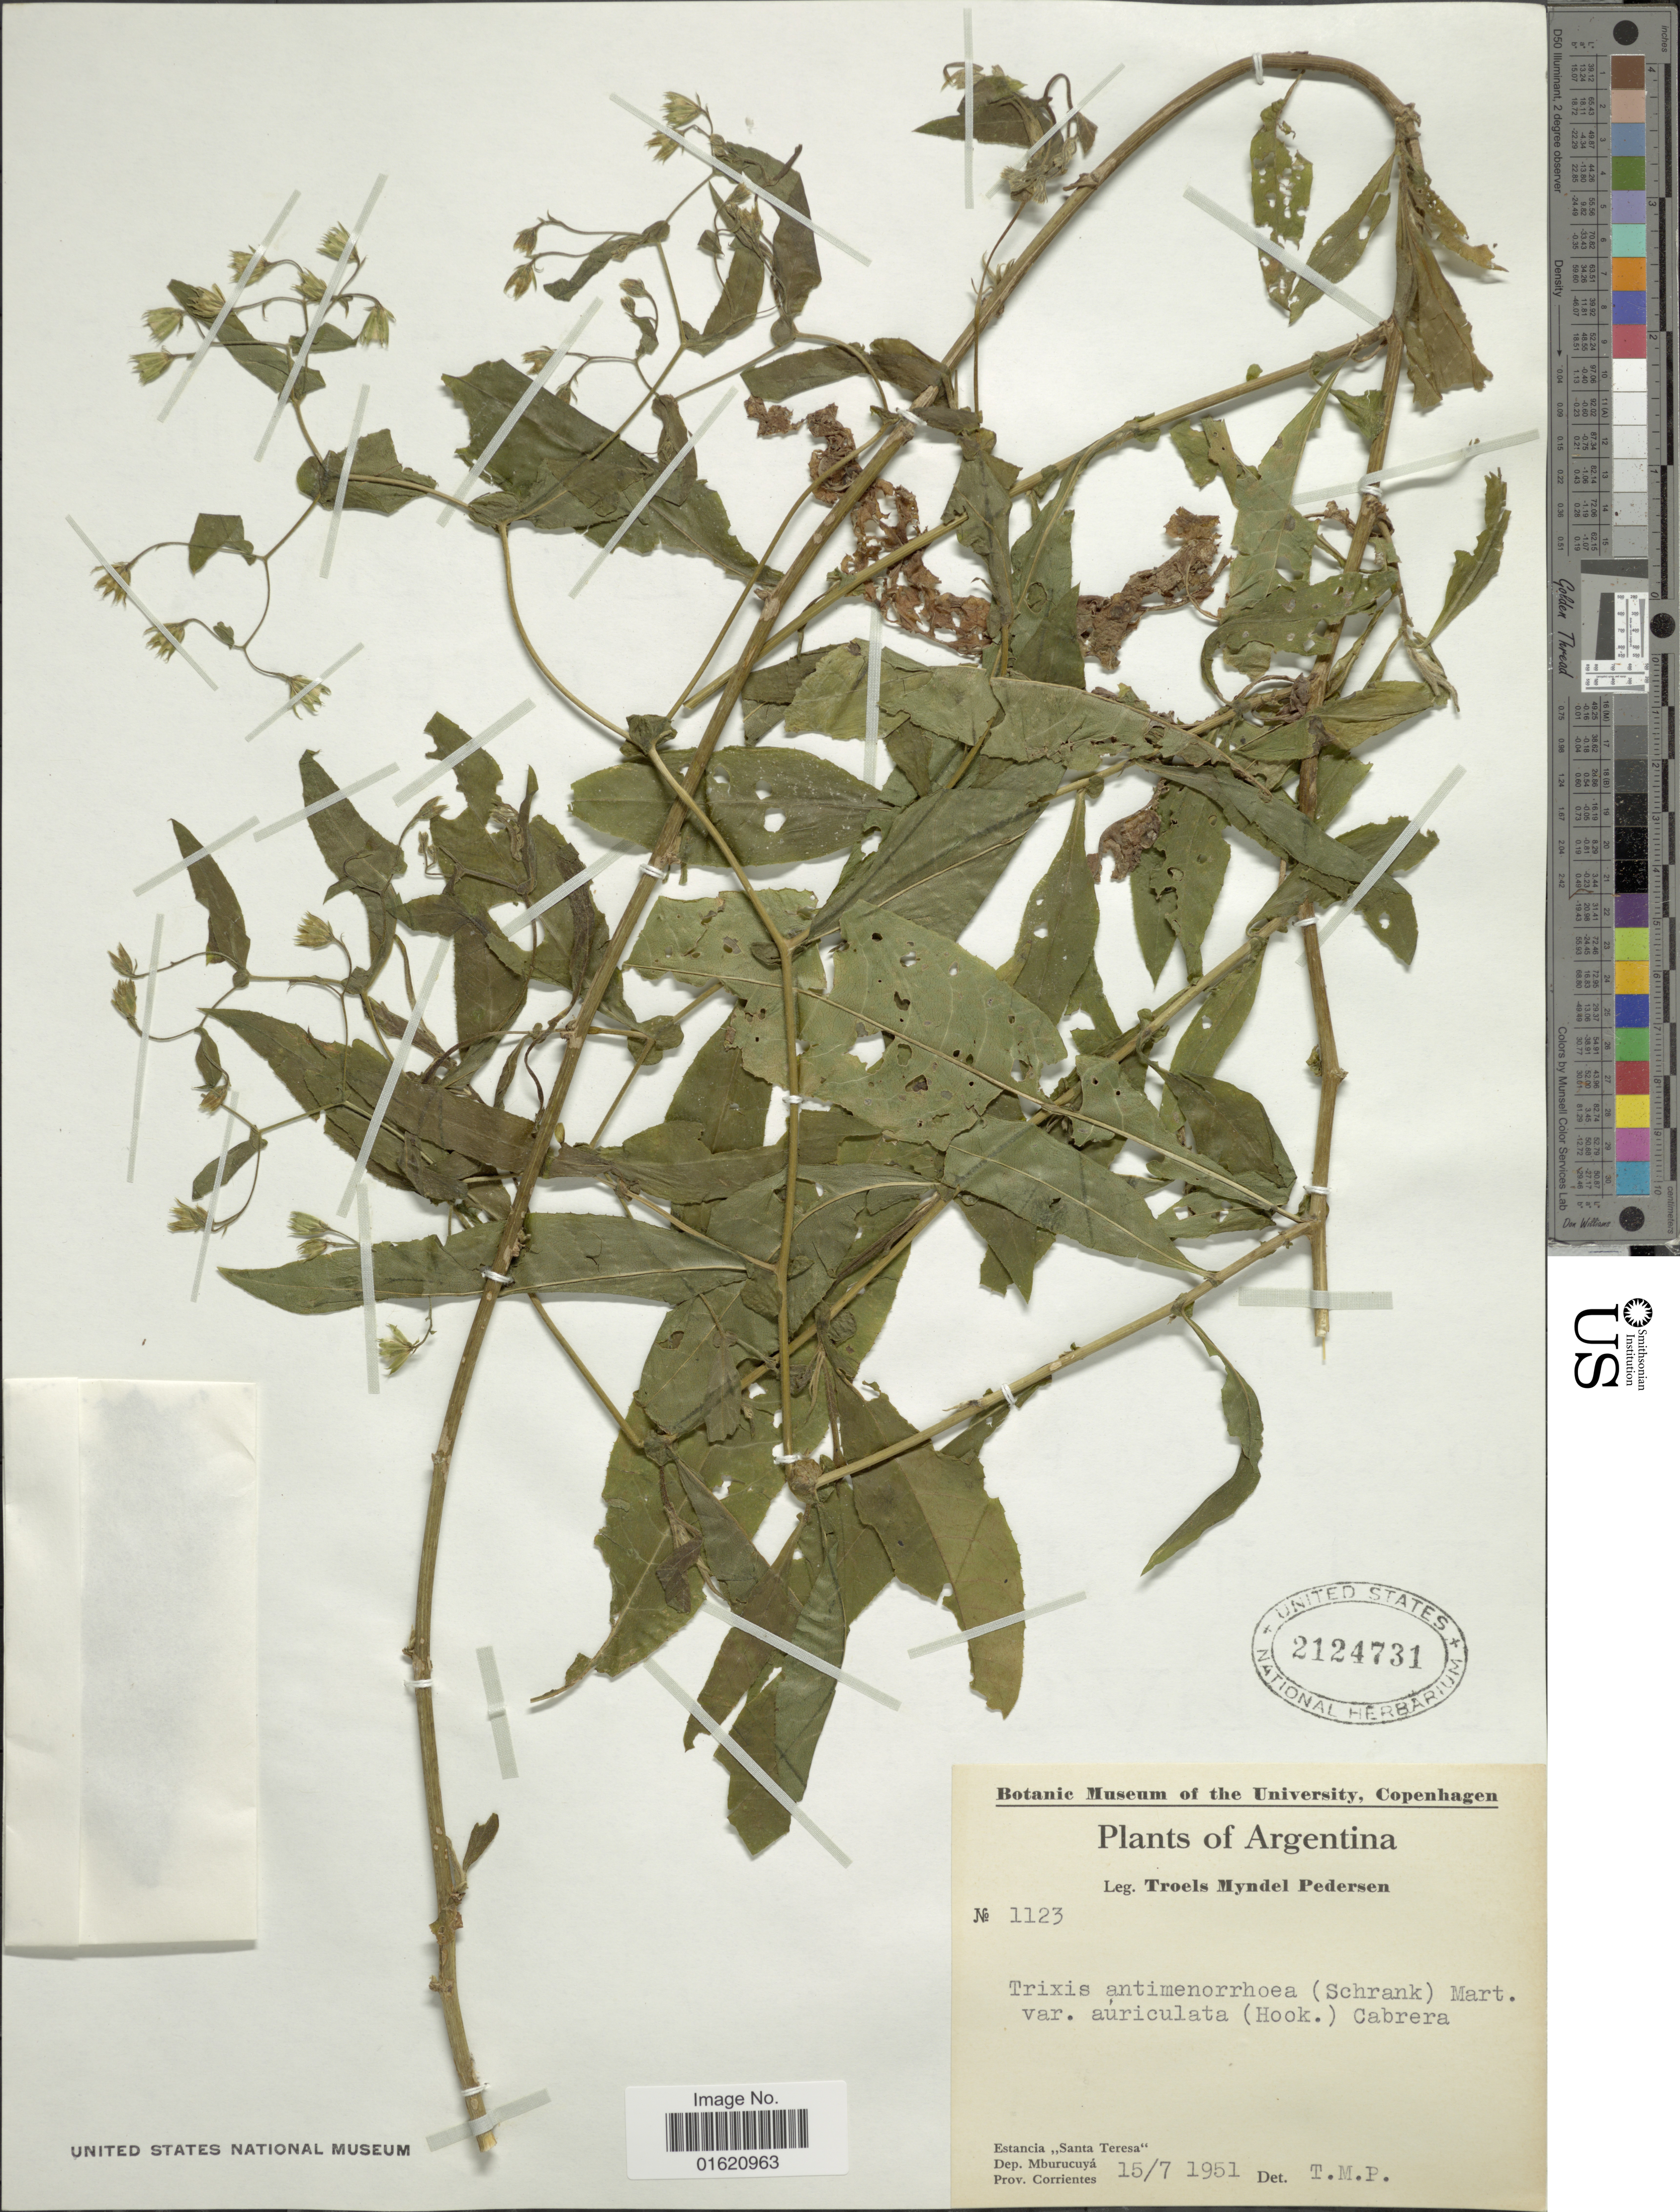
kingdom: Plantae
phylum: Tracheophyta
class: Magnoliopsida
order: Asterales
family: Asteraceae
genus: Trixis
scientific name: Trixis antimenorrhoea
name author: (Schrank) Mart. ex Kuntze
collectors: T. Pederson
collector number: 1123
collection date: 1951-07-15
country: Argentina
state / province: Corrientes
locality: Estancia "Santa Teres", Dep. Mburucuyá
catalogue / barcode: US 2124731